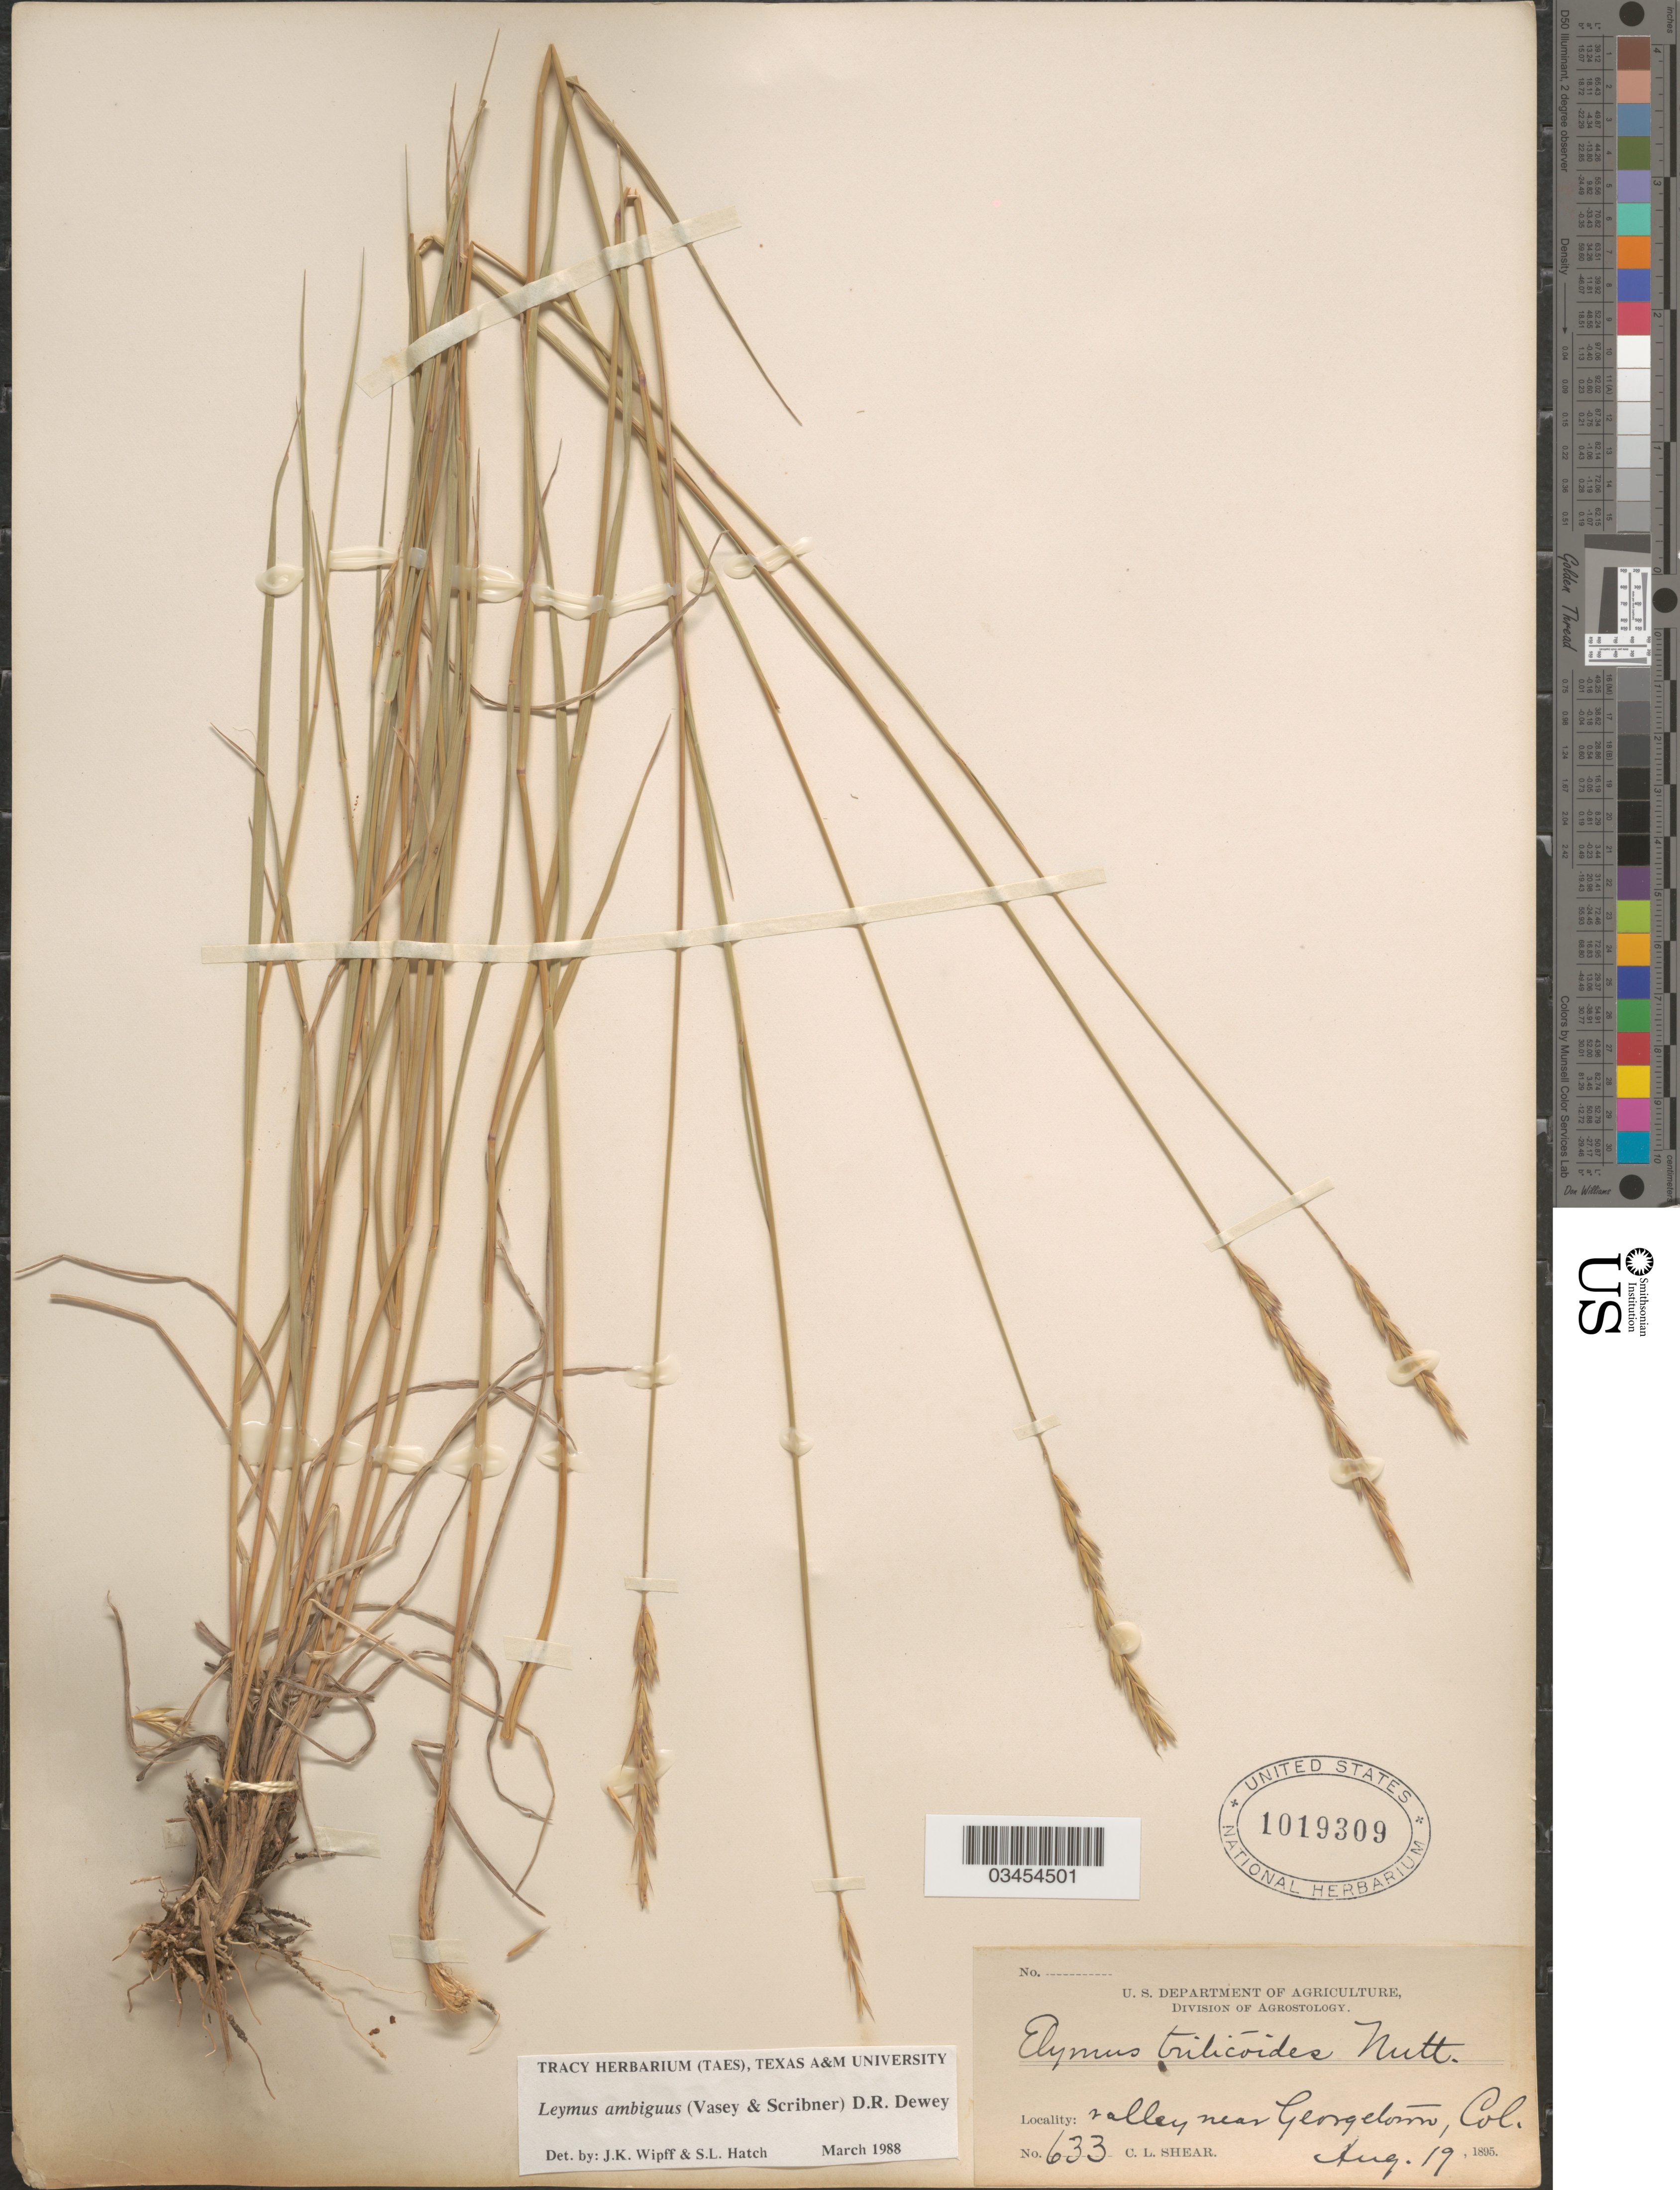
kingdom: Plantae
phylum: Tracheophyta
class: Liliopsida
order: Poales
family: Poaceae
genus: Leymus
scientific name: Leymus ambiguus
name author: (Vasey & Scribn.) Dewey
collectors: C. L. Shear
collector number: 633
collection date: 1895-08-19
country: United States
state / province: Colorado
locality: Valley near Georgetown.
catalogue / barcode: US 1019309